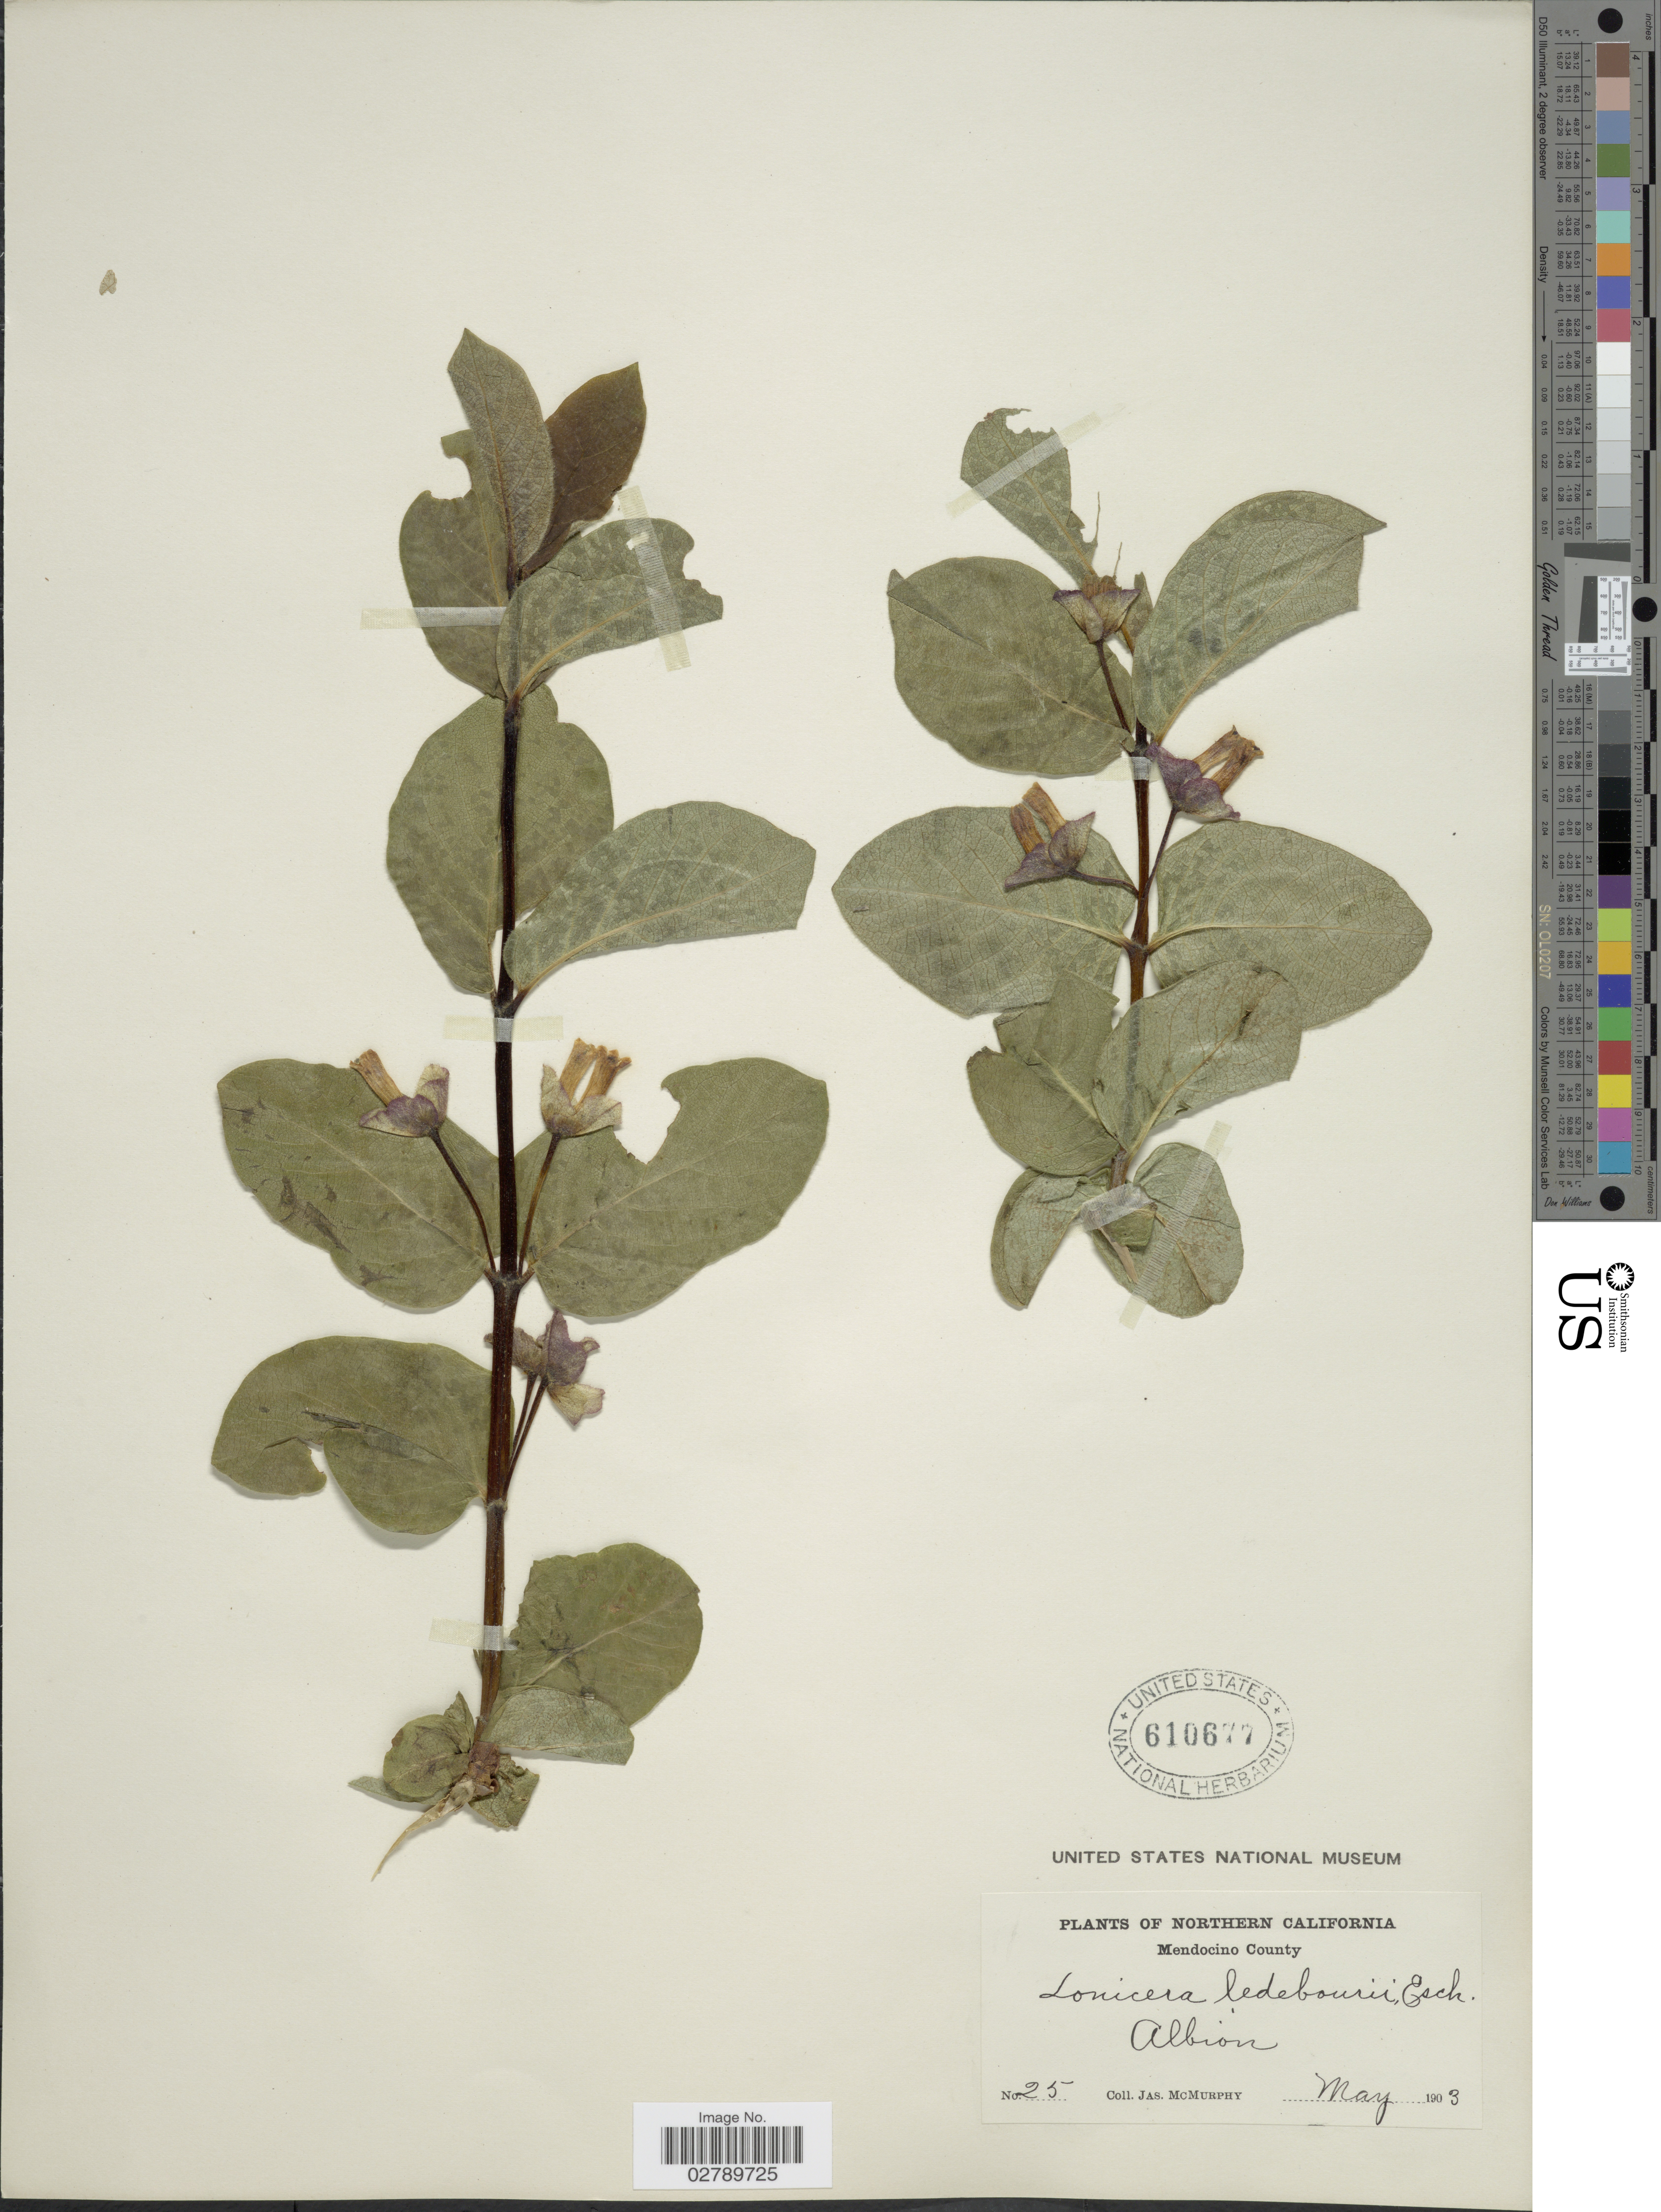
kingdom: Plantae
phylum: Tracheophyta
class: Magnoliopsida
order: Dipsacales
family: Caprifoliaceae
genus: Lonicera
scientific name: Lonicera ledebourii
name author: Eschsch.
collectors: J. McMurphy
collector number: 25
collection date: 1903-05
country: United States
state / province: California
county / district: Mendocino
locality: Northern California. Mendocino County. Albion.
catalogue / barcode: US 610677